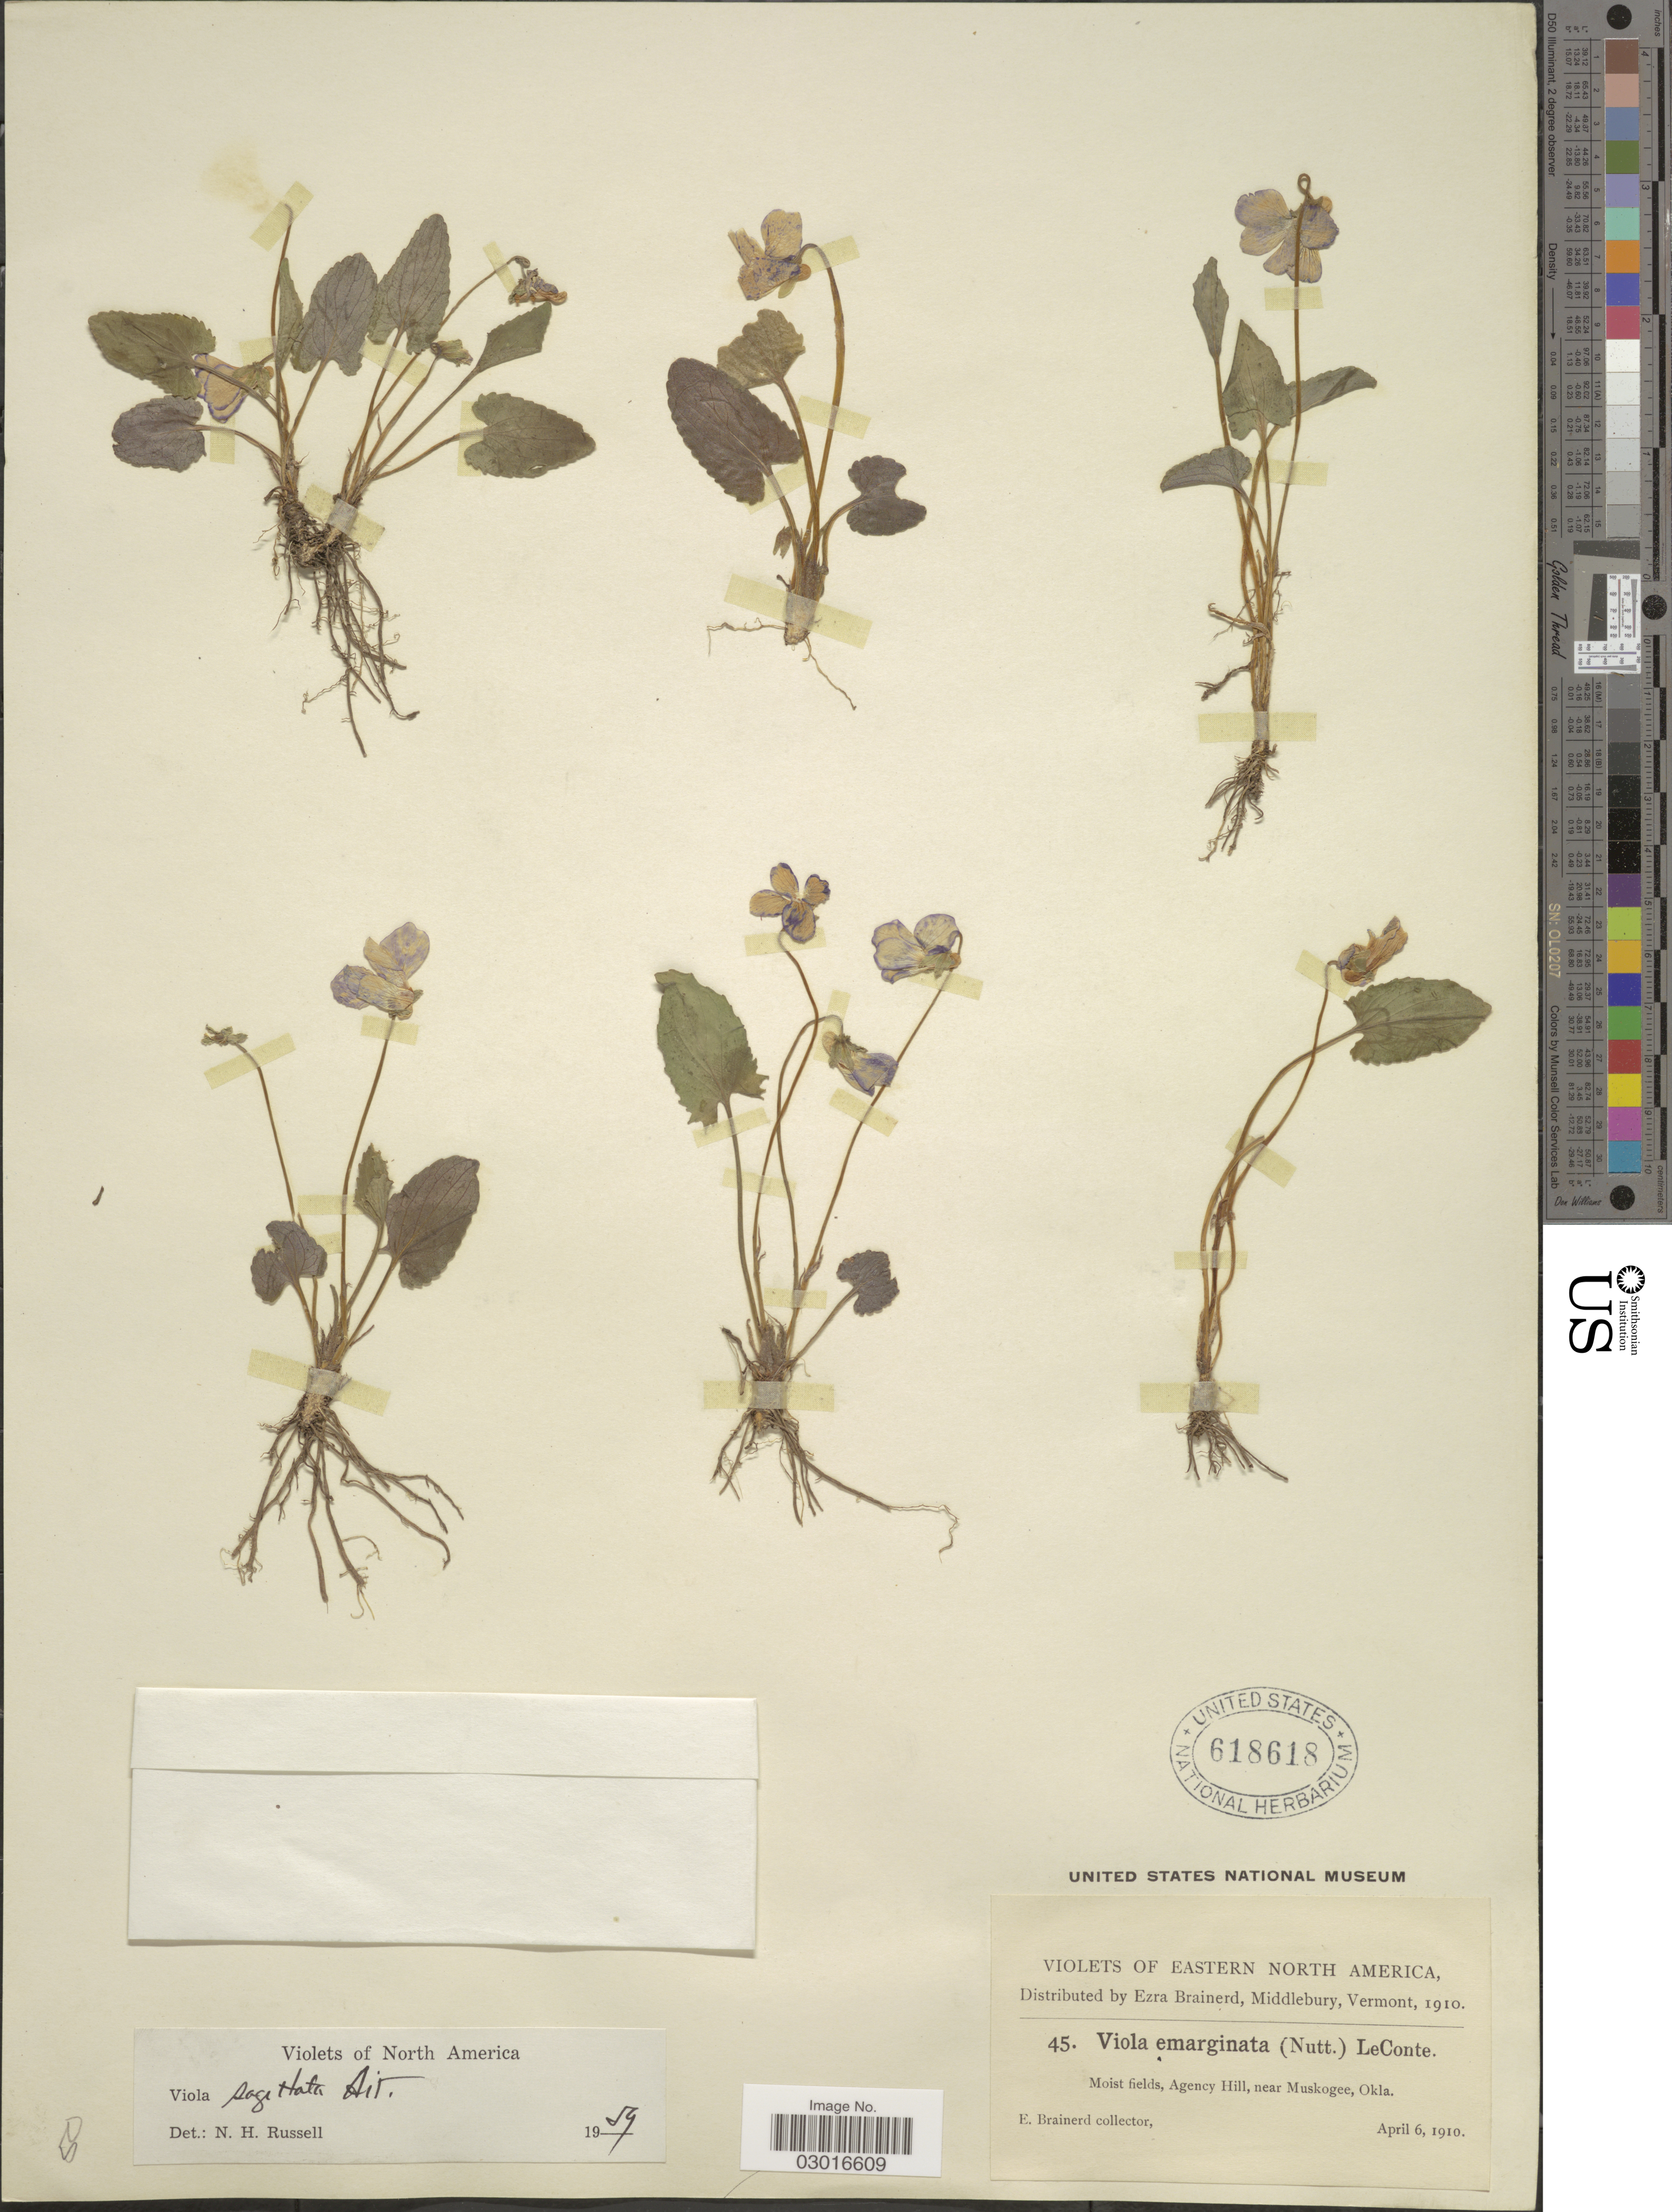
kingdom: Plantae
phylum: Tracheophyta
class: Magnoliopsida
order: Malpighiales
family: Violaceae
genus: Viola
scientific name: Viola sagittata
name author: Aiton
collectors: E. Brainerd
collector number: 45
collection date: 1910-04-06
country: United States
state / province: Oklahoma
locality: Eastern North America. Moist fields, Agency Hill, near Muskogee.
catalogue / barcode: US 618618